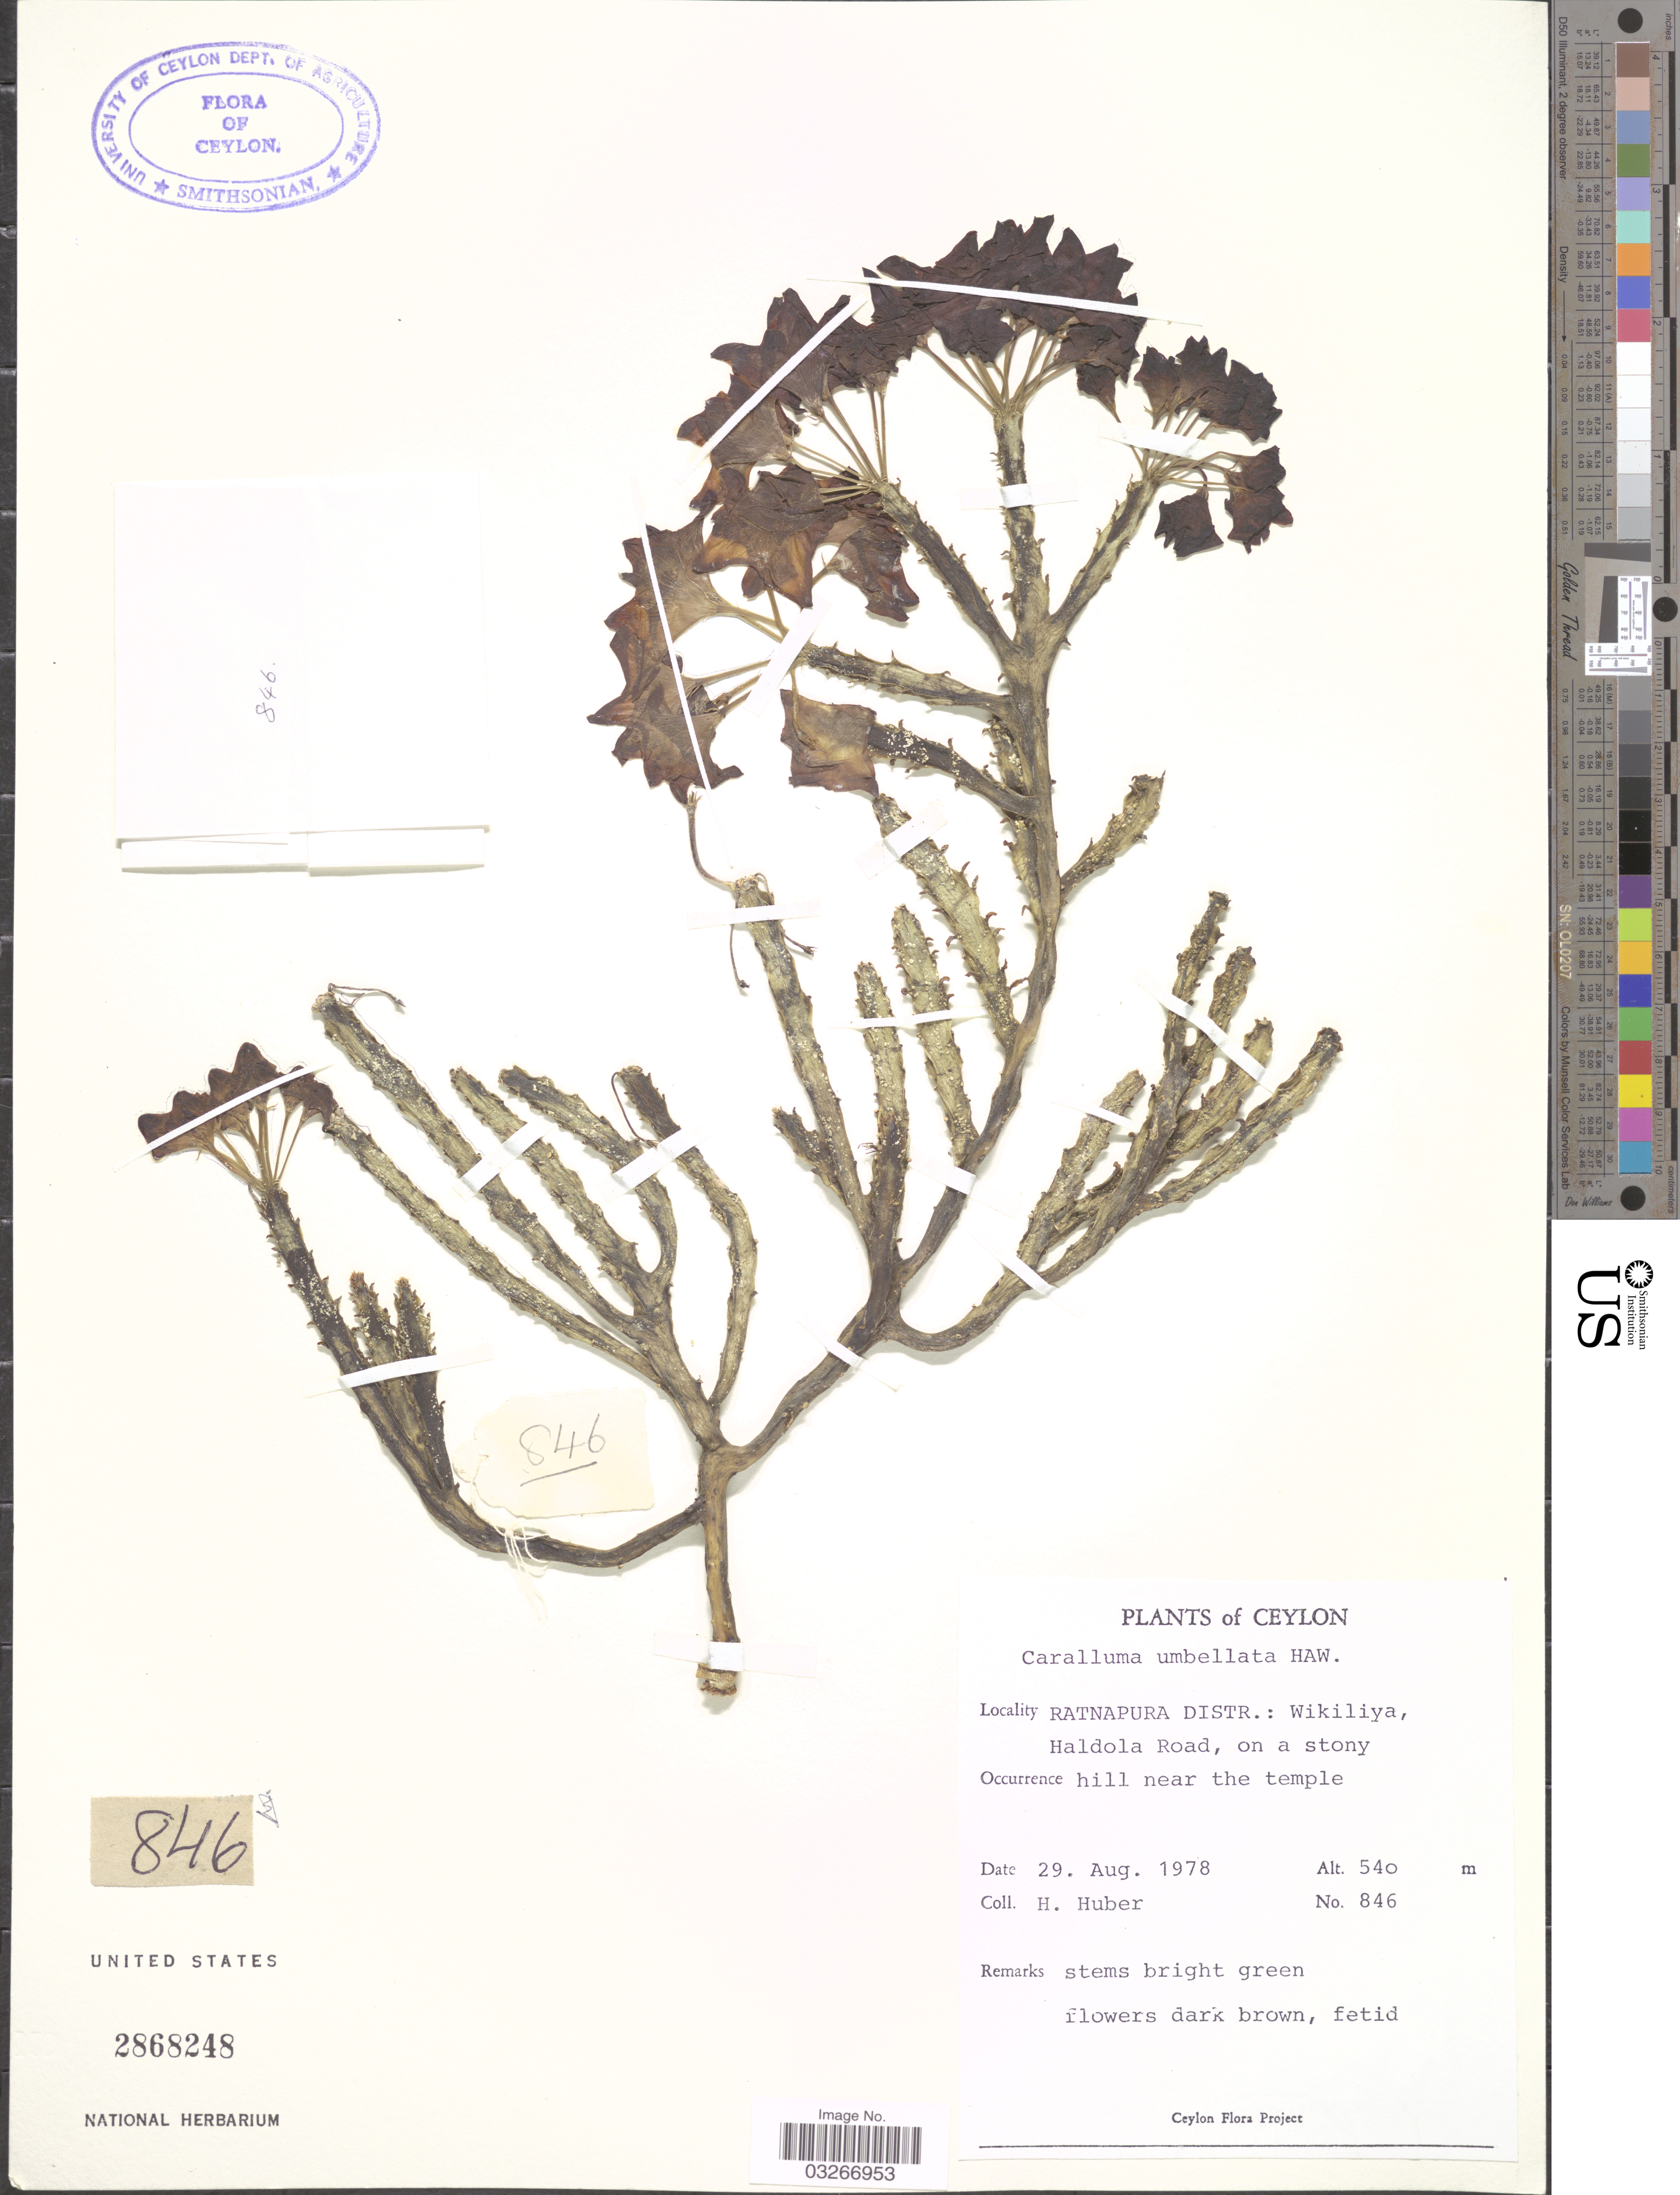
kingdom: Plantae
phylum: Tracheophyta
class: Magnoliopsida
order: Gentianales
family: Apocynaceae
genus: Caralluma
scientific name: Caralluma umbellata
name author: Haw.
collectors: H. Huber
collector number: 846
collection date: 1978-08-29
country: Sri Lanka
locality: Ceylon. Ratnapura Distr.: Wikiliya, Haldola Road, on stony hill near the temple.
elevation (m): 540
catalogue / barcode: US 2868248